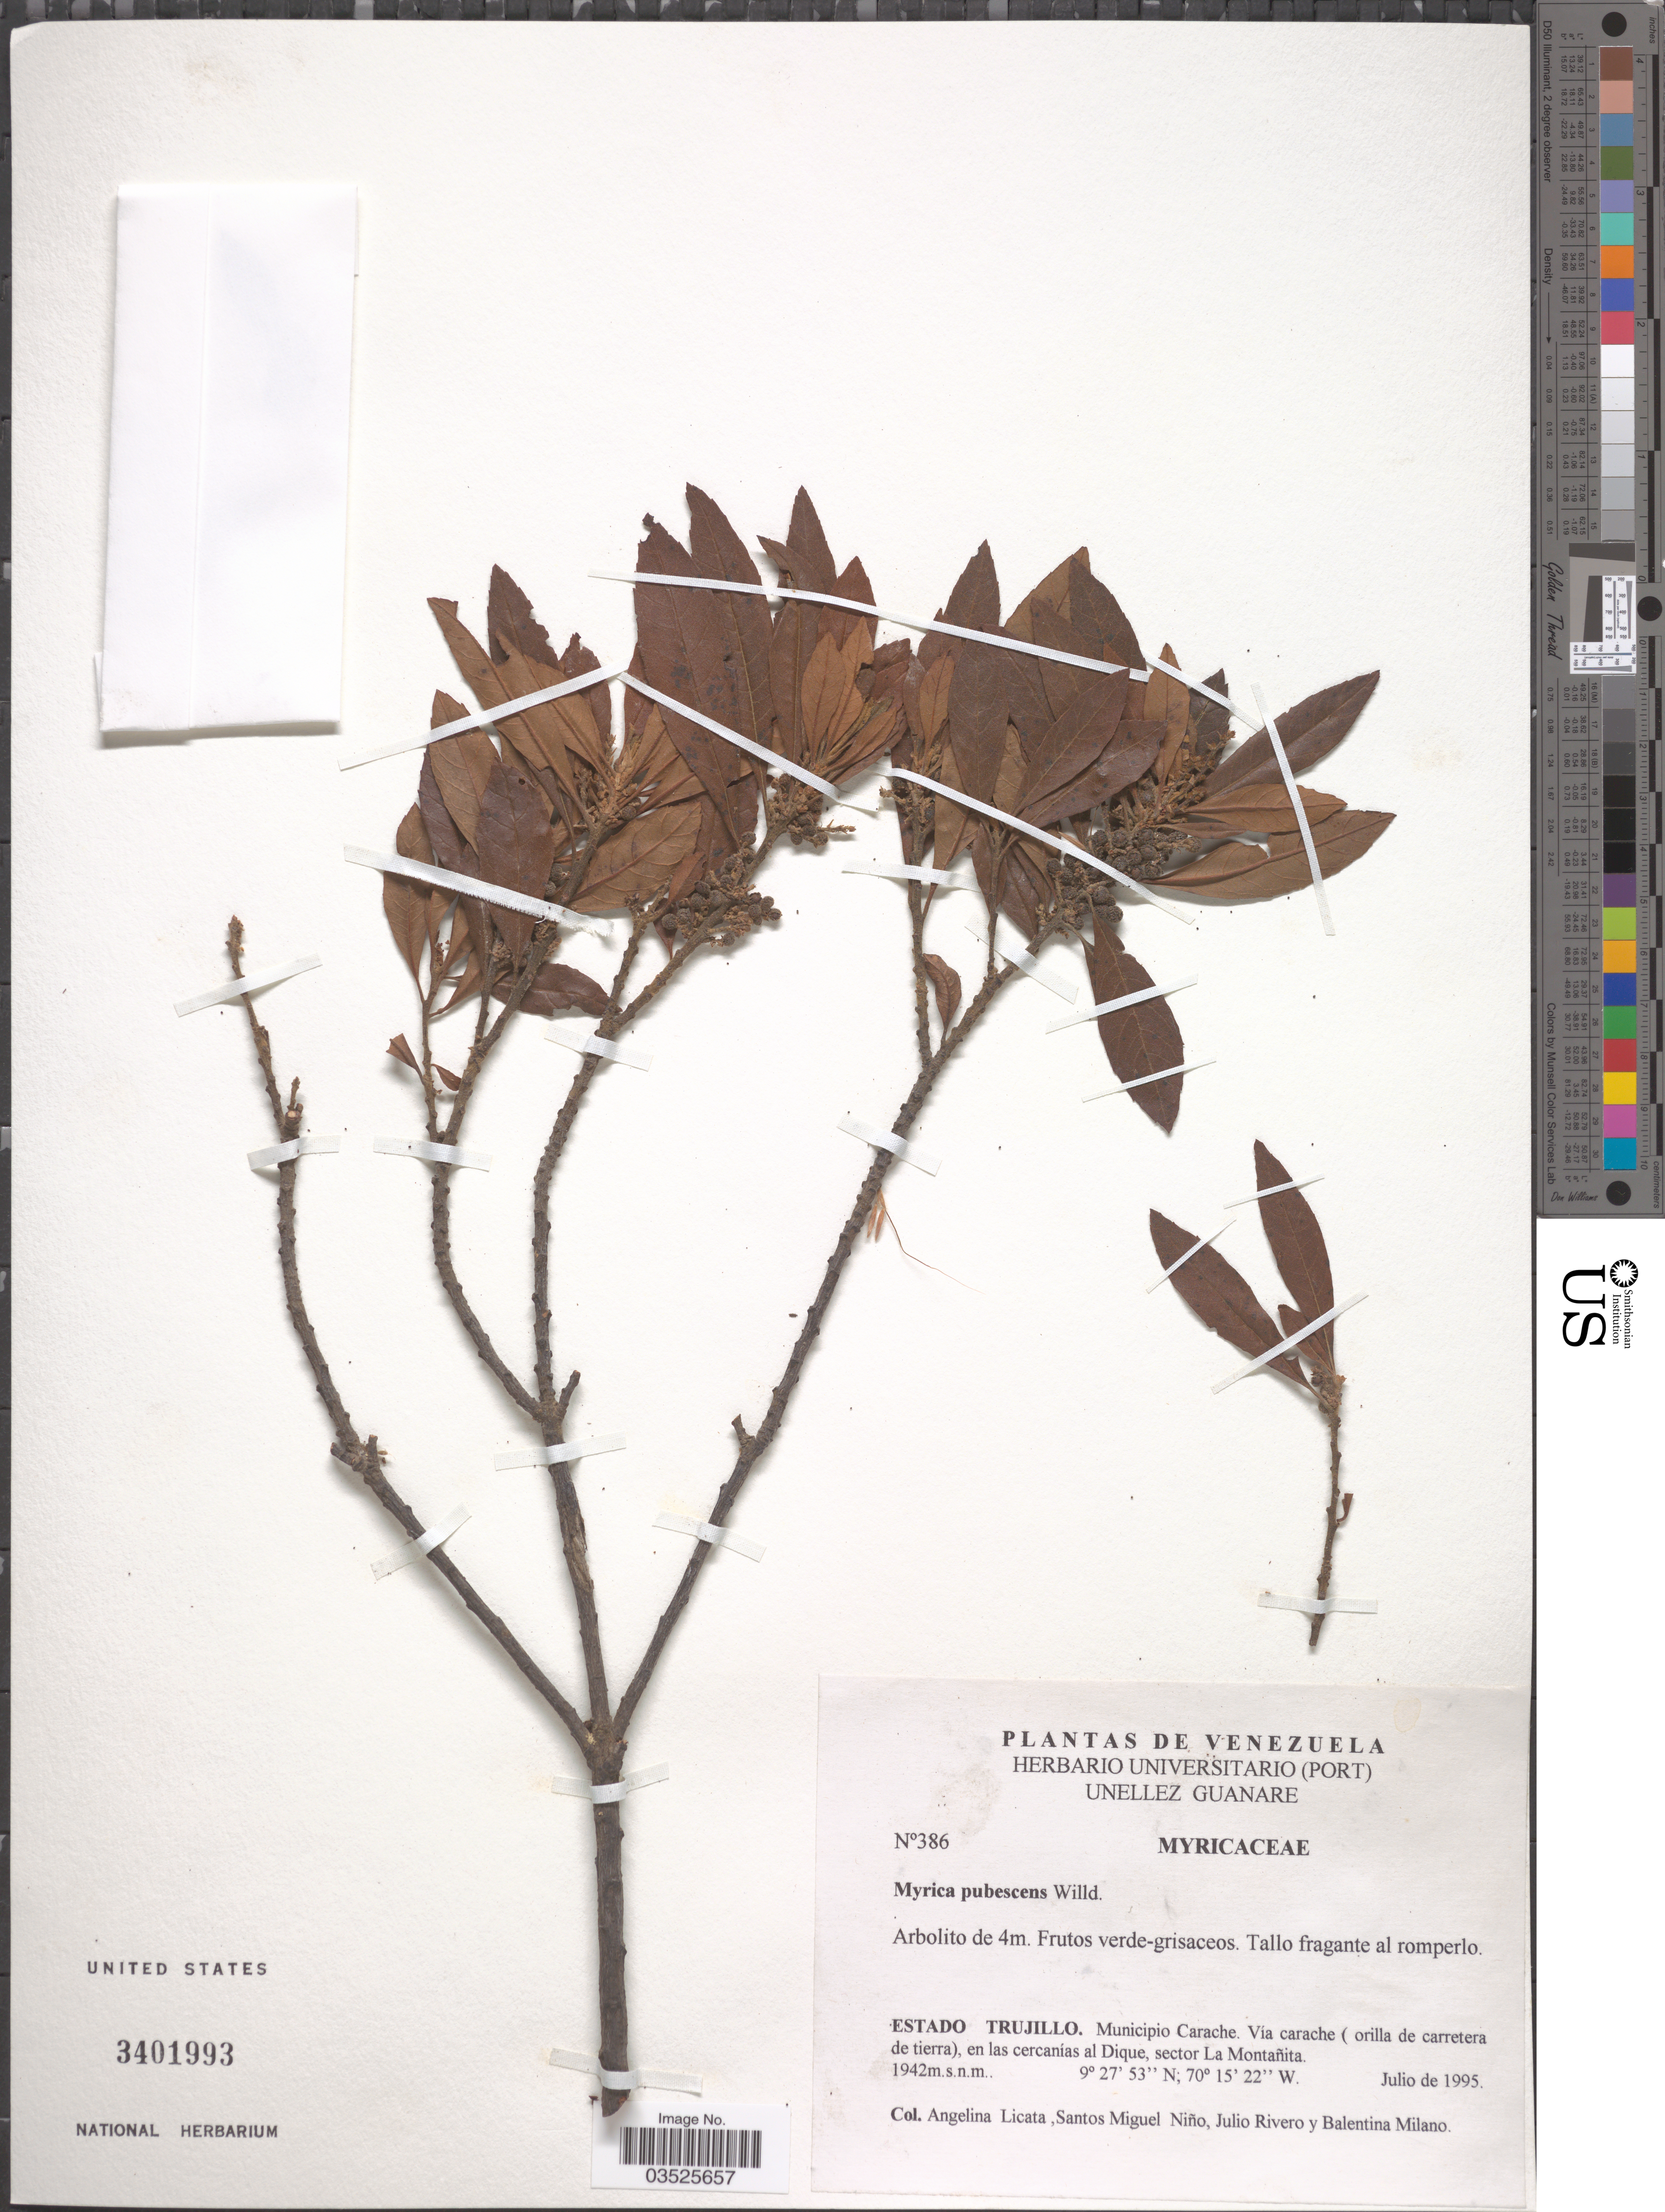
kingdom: Plantae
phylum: Tracheophyta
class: Magnoliopsida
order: Fagales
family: Myricaceae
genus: Morella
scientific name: Morella pubescens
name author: (Humb. & Bonpl. ex Willd.) Wilbur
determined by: Strong, M. T., (US), Smithsonian Institution - National Museum of Natural History (UNITED STATES)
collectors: A. Licata, S. M. Niño, J. Rivero & B. Milano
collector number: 386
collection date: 1995-07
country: Venezuela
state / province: Trujillo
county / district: Carache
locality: Vía carache (orilla de carretera de tierra), en las cercanías al Dique, sector La Montañita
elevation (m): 1942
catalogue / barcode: US 3401993